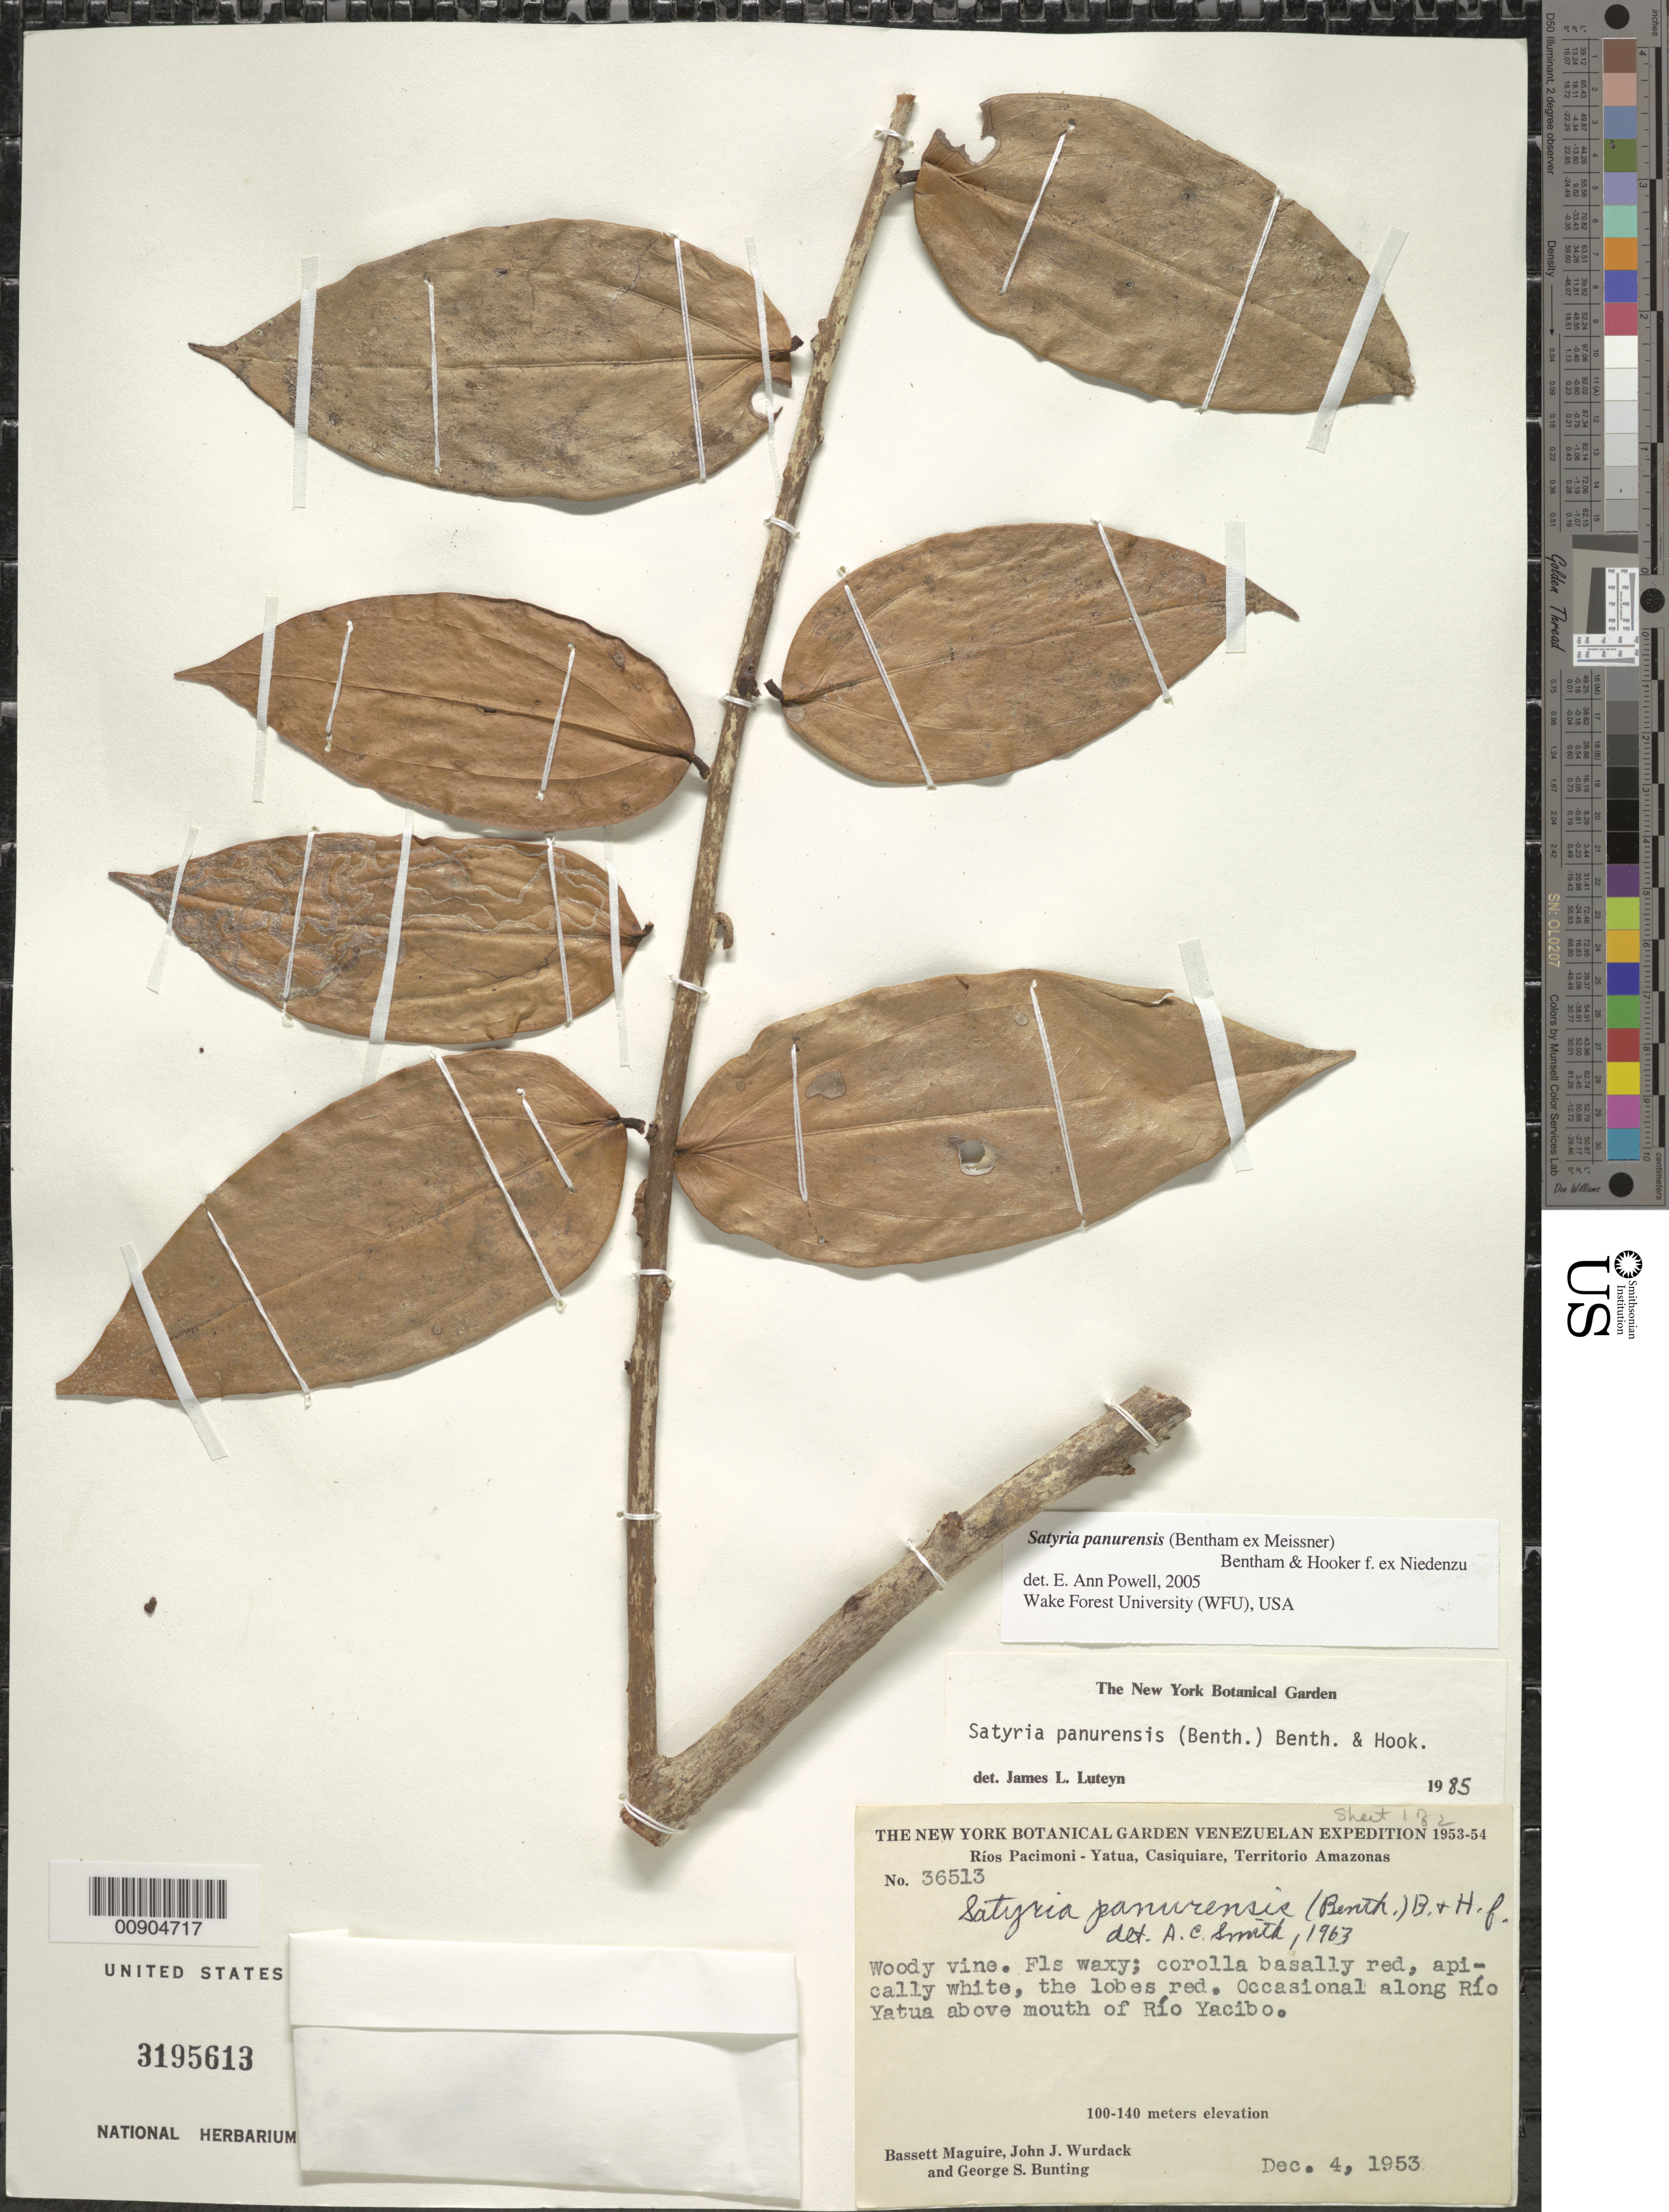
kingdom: Plantae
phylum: Tracheophyta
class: Magnoliopsida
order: Ericales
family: Ericaceae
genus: Satyria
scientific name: Satyria panurensis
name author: (Benth. ex Meisn.) Benth. & Hook. f. ex Nied.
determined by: Powell, E. A.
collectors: B. Maguire, J. J. Wurdack & G. S. Bunting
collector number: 36513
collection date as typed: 4-Dec-53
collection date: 1953-12-04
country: Venezuela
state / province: Amazonas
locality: Casiquiare, Río Yatua, above mouth of Río Yacibo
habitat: Along river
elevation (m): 100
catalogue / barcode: US 3195717